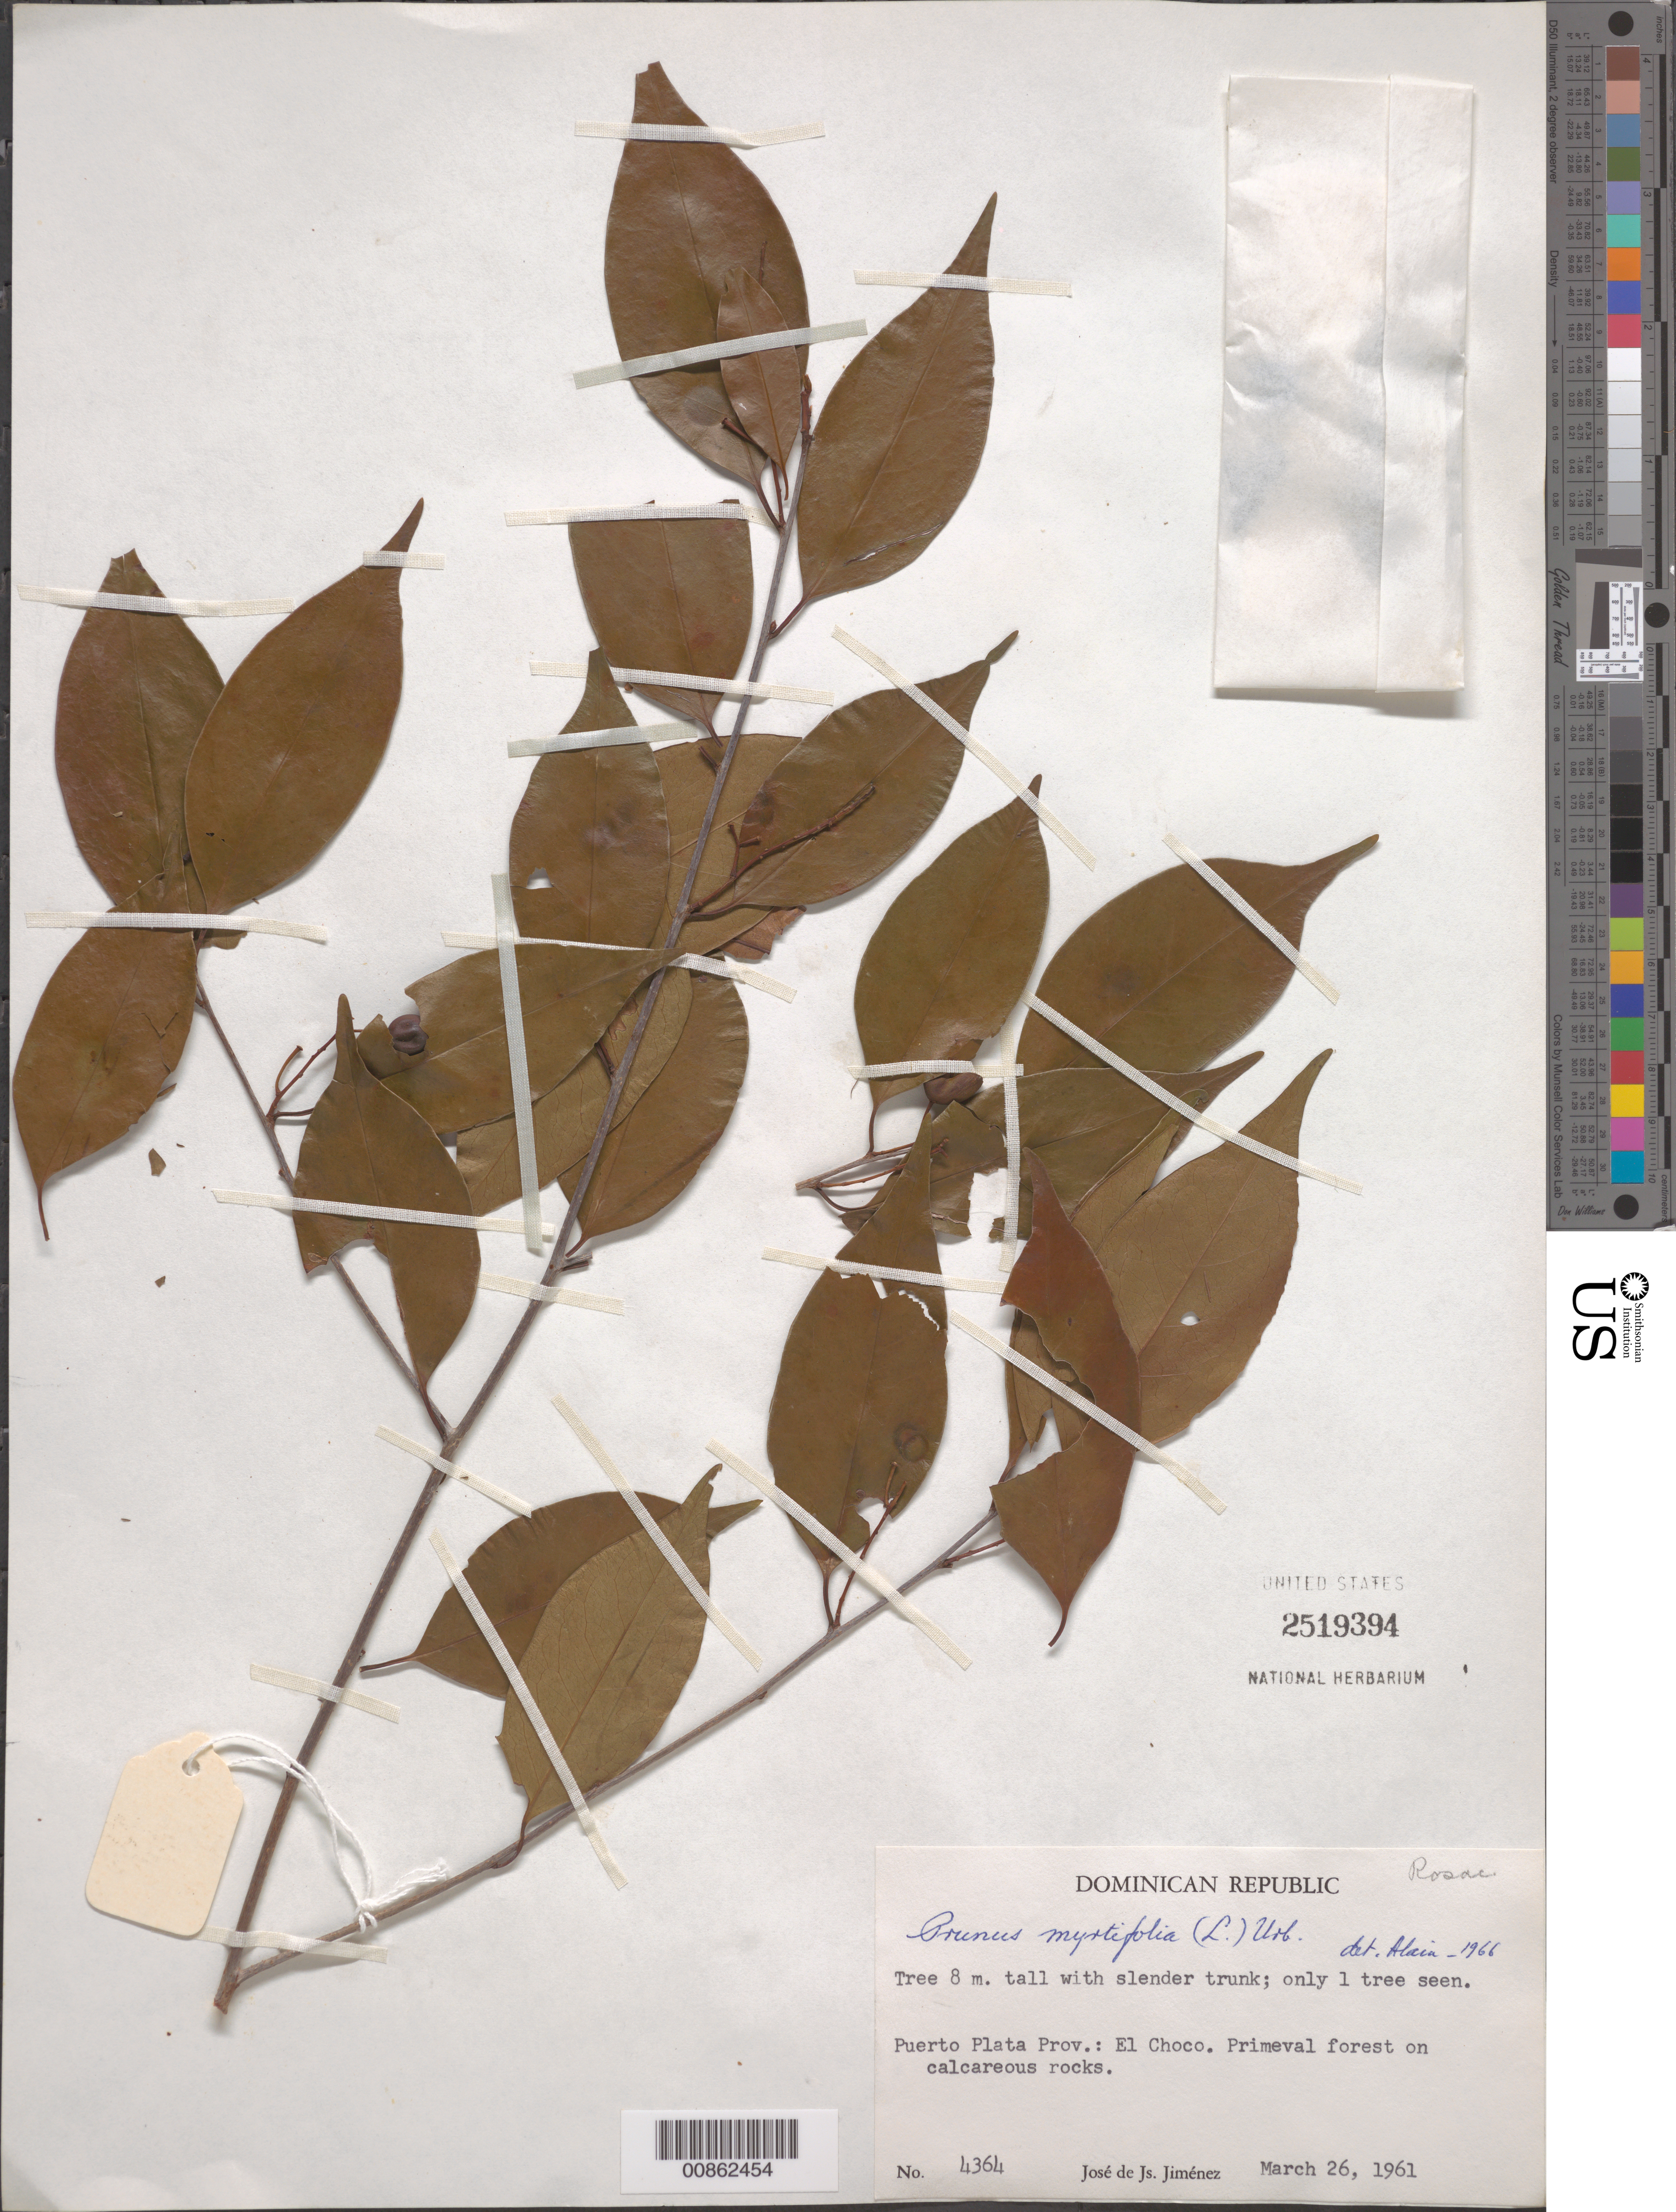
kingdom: Plantae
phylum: Tracheophyta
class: Magnoliopsida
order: Rosales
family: Rosaceae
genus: Prunus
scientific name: Prunus myrtifolia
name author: (L.) Urb.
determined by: Liogier, Alain H.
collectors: J. J. Jiménez Almonte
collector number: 4364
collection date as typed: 26 Mar 1961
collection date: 1961-03-26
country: Dominican Republic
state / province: Puerto Plata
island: Hispaniola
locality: El Choco.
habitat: Primeval forest on calcareous rocks.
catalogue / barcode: US 2519394